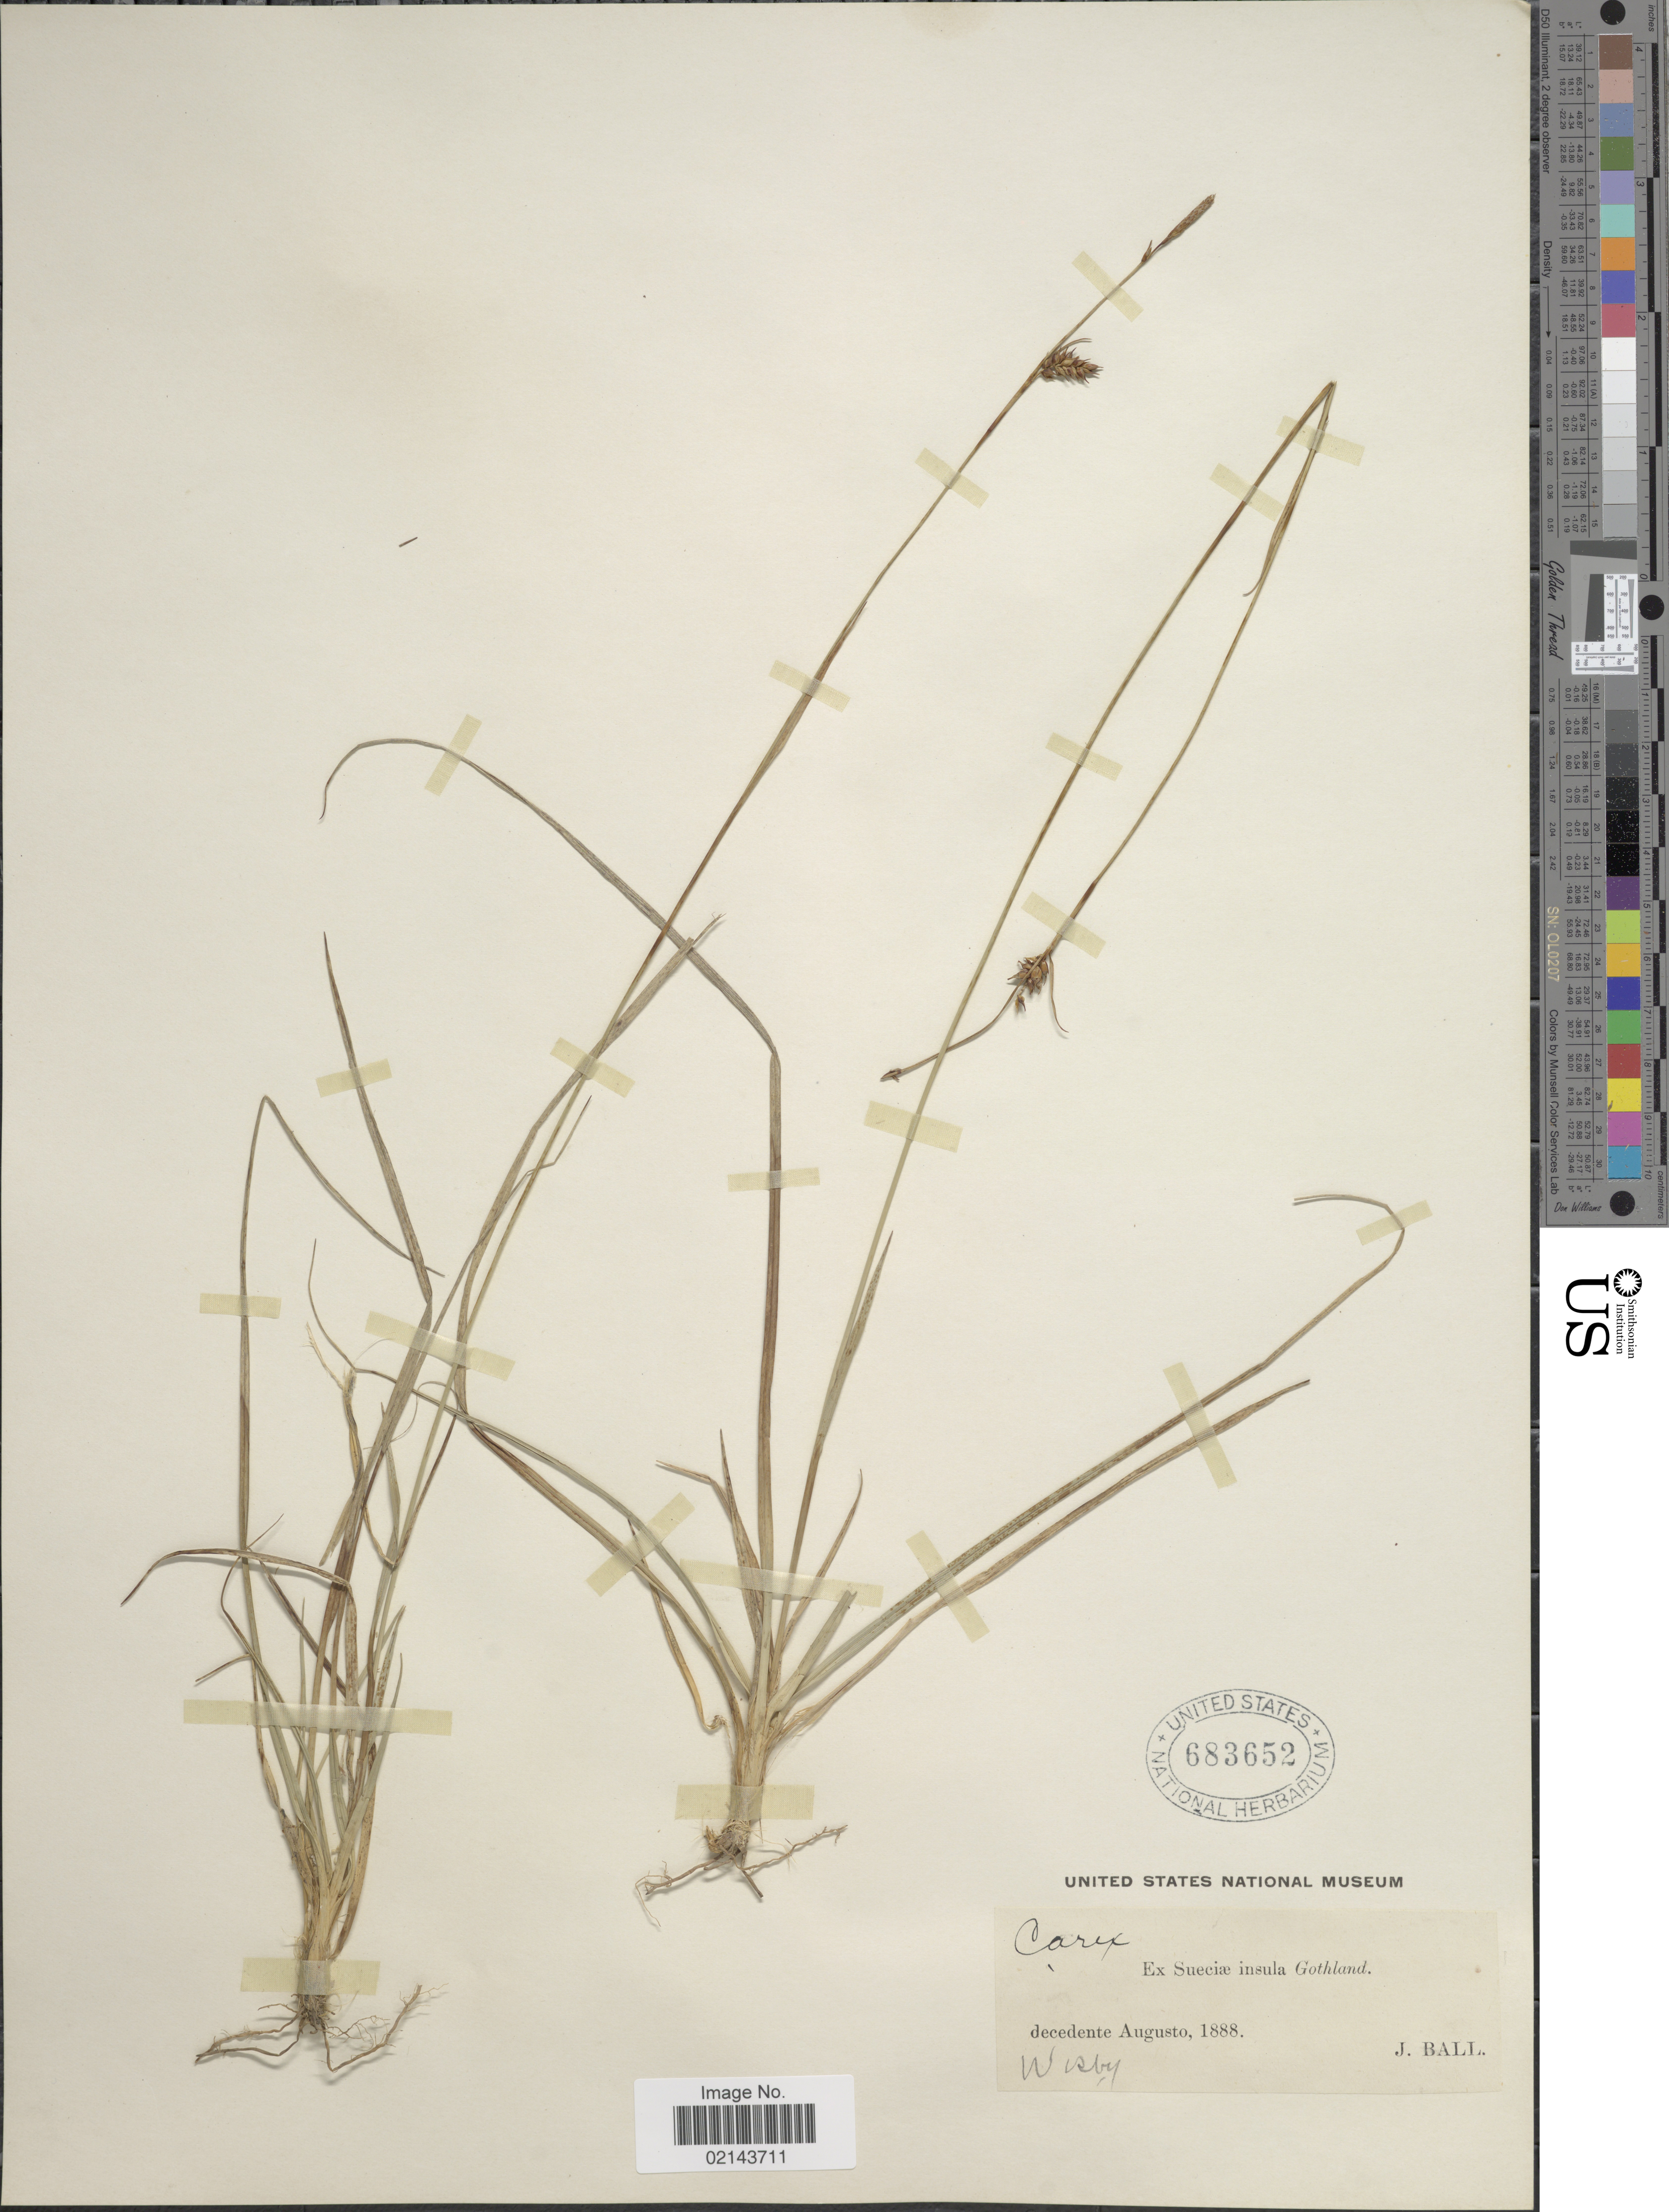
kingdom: Plantae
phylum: Tracheophyta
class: Liliopsida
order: Poales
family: Cyperaceae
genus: Carex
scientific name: Carex sp.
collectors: J. Ball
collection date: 1888-08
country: Sweden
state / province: Gotland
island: Gotland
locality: Suecicæ insula Gothland, Wisby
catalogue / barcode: US 683652